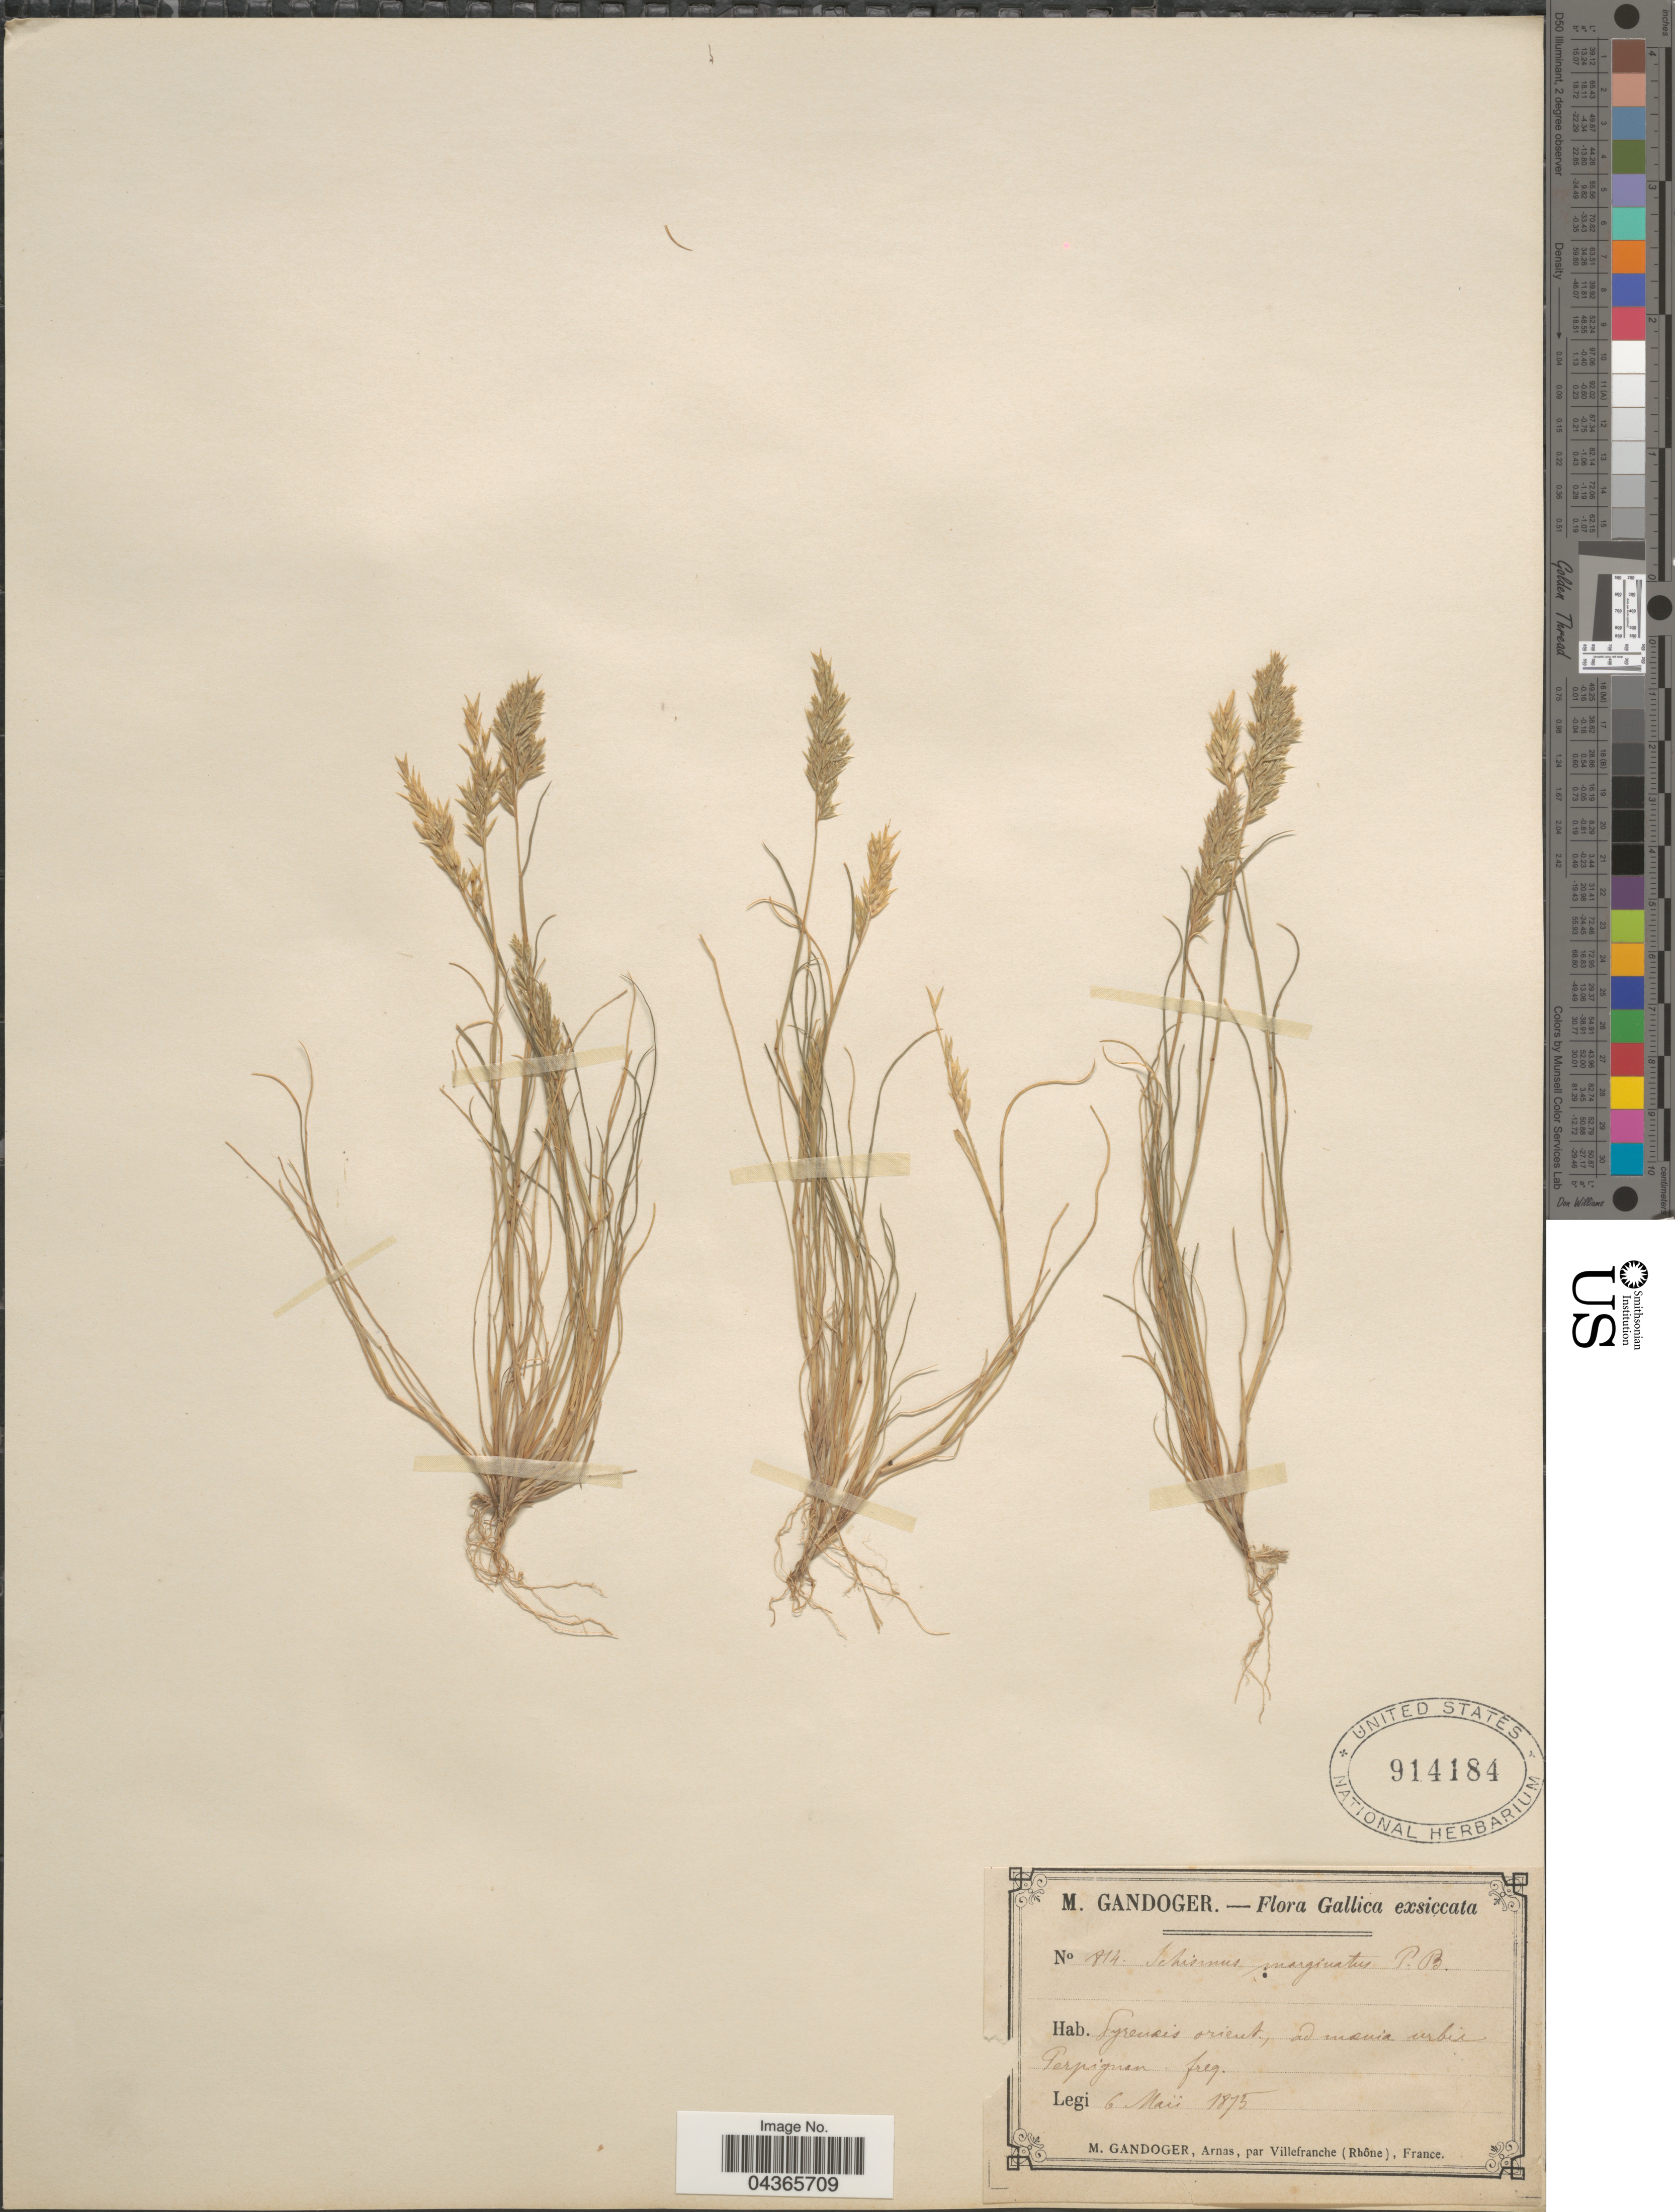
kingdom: Plantae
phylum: Tracheophyta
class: Liliopsida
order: Poales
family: Poaceae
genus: Schismus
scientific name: Schismus barbatus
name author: (L.) Thell.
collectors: M. Gandoger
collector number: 814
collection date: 1875-05-06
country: France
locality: Gallica. Pyrenées orient., ad insula urbis Perpignan. freq.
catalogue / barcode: US 914184